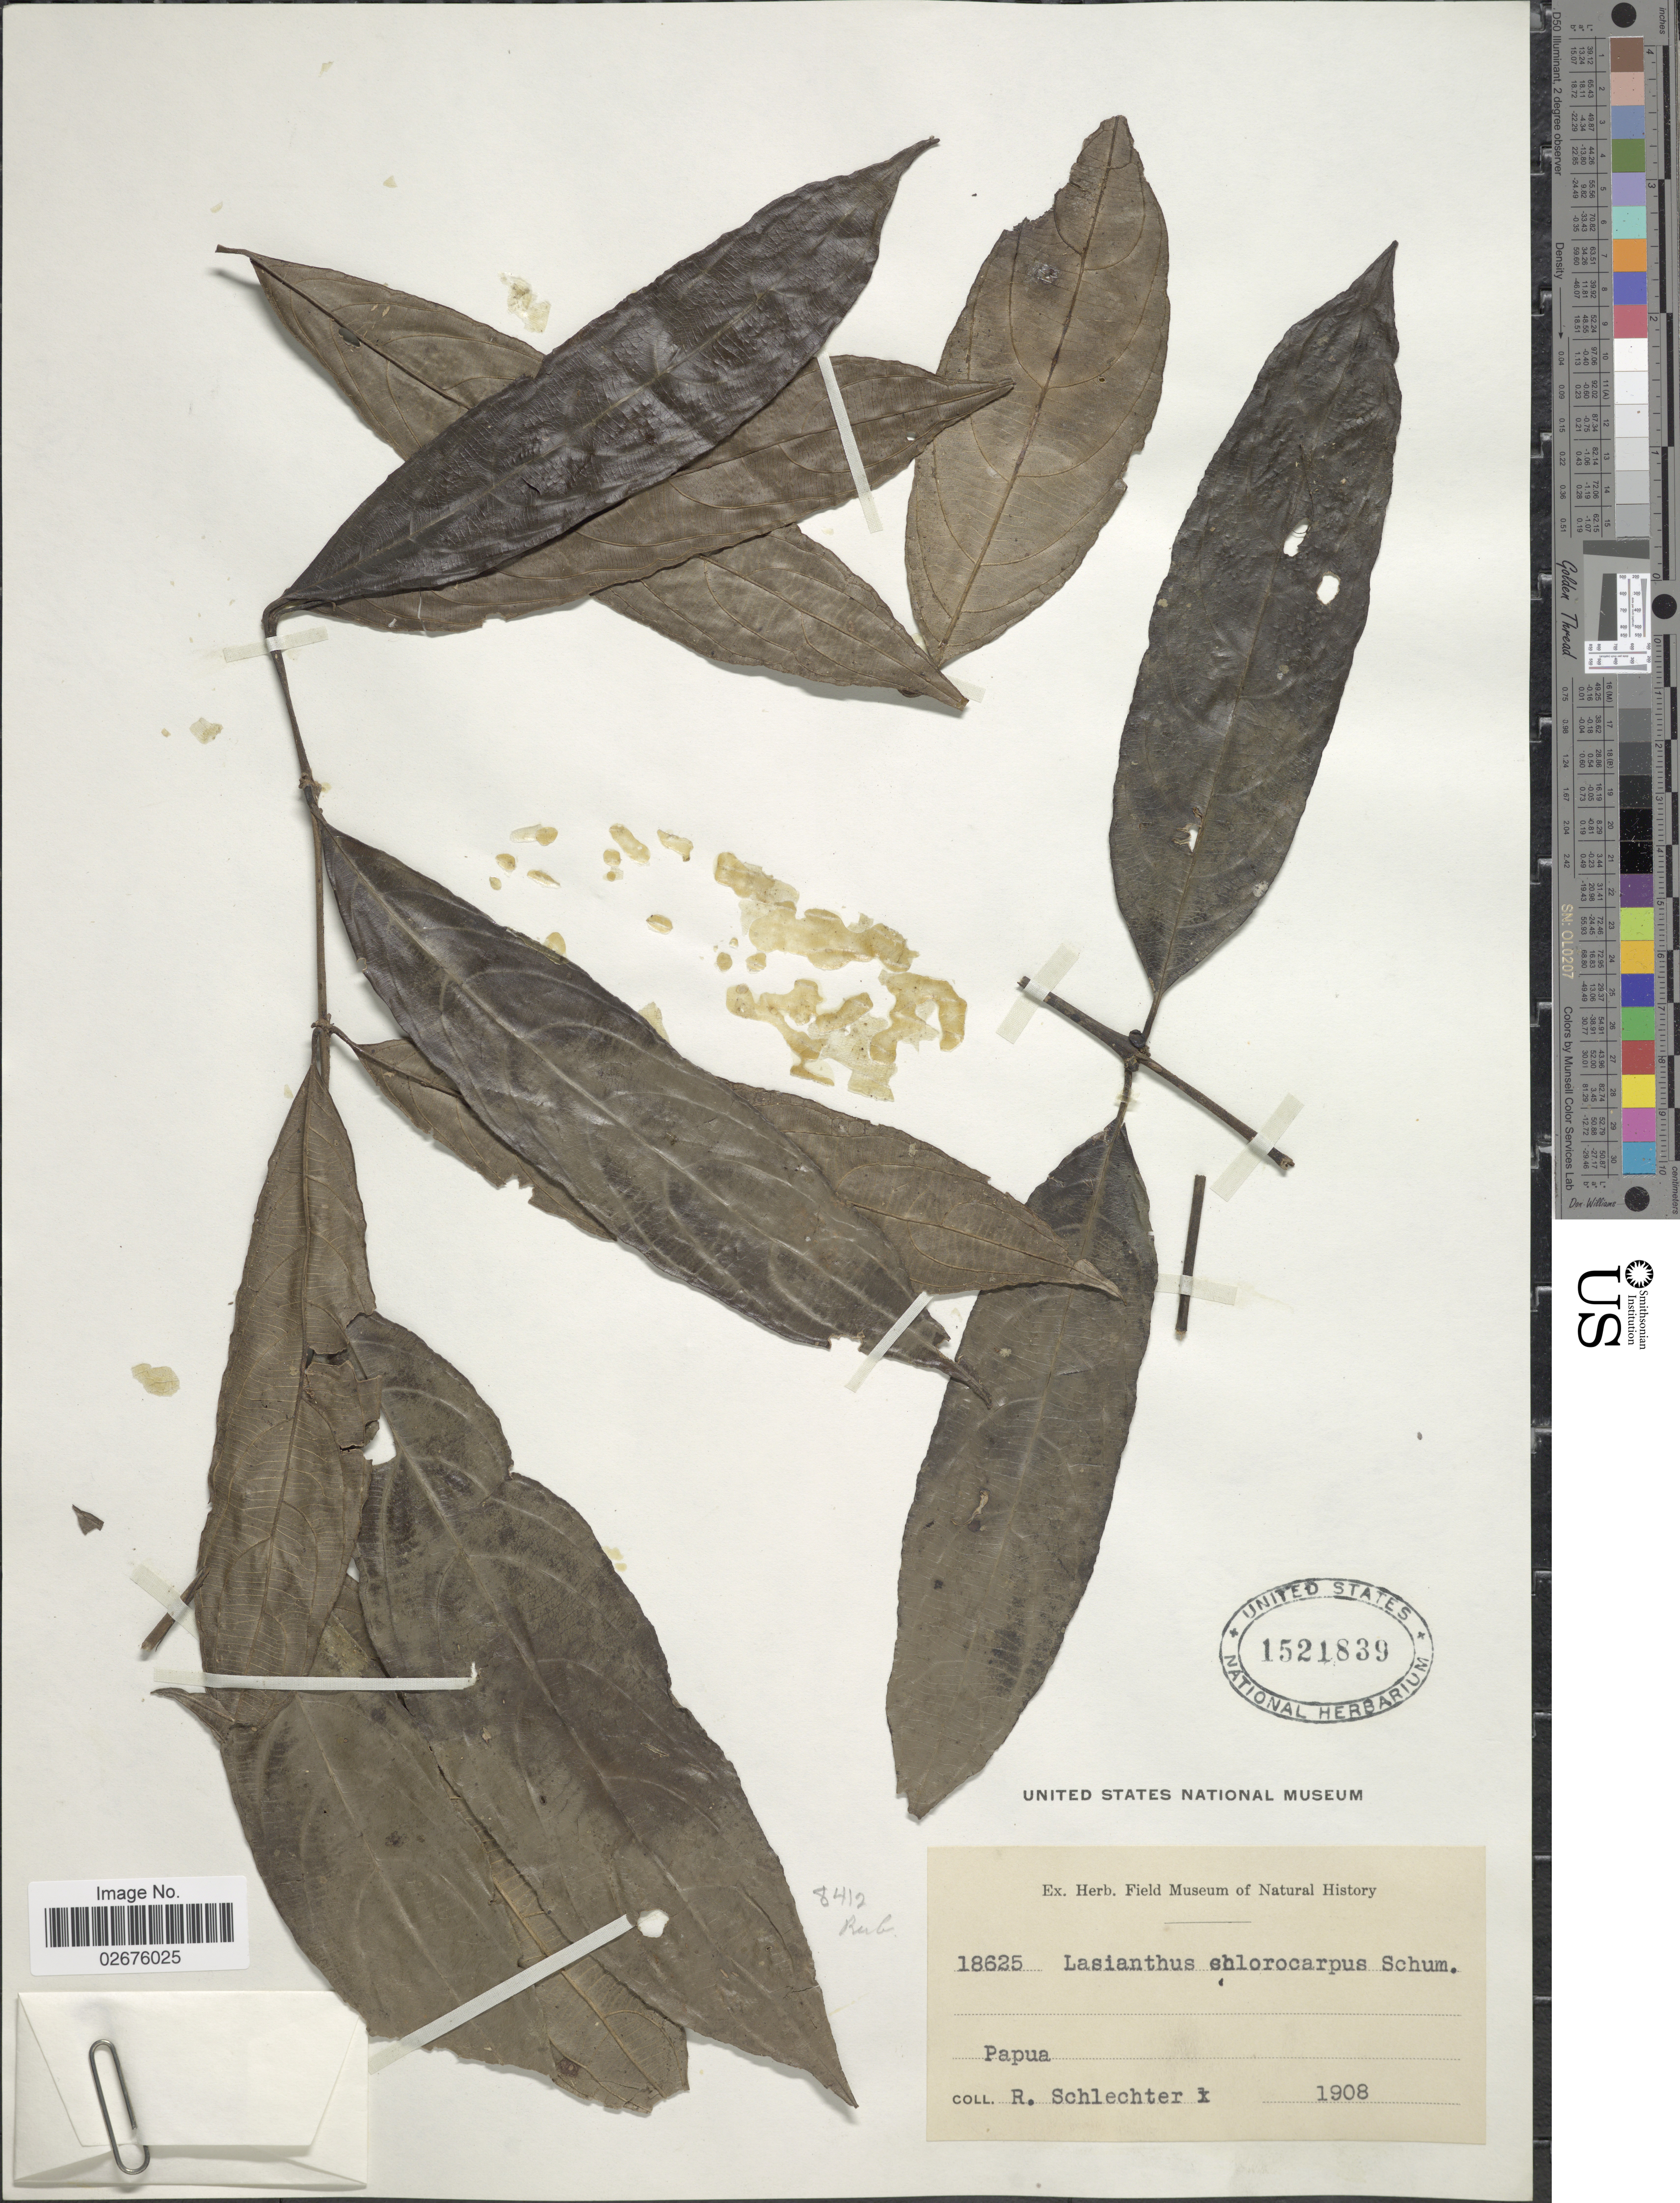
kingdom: Plantae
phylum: Tracheophyta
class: Magnoliopsida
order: Gentianales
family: Rubiaceae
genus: Lasianthus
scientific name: Lasianthus chlorocarpus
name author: K. Schum.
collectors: F. R. R. Schlechter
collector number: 18625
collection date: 1908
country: Papua New Guinea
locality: Papua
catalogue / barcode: US 1521839